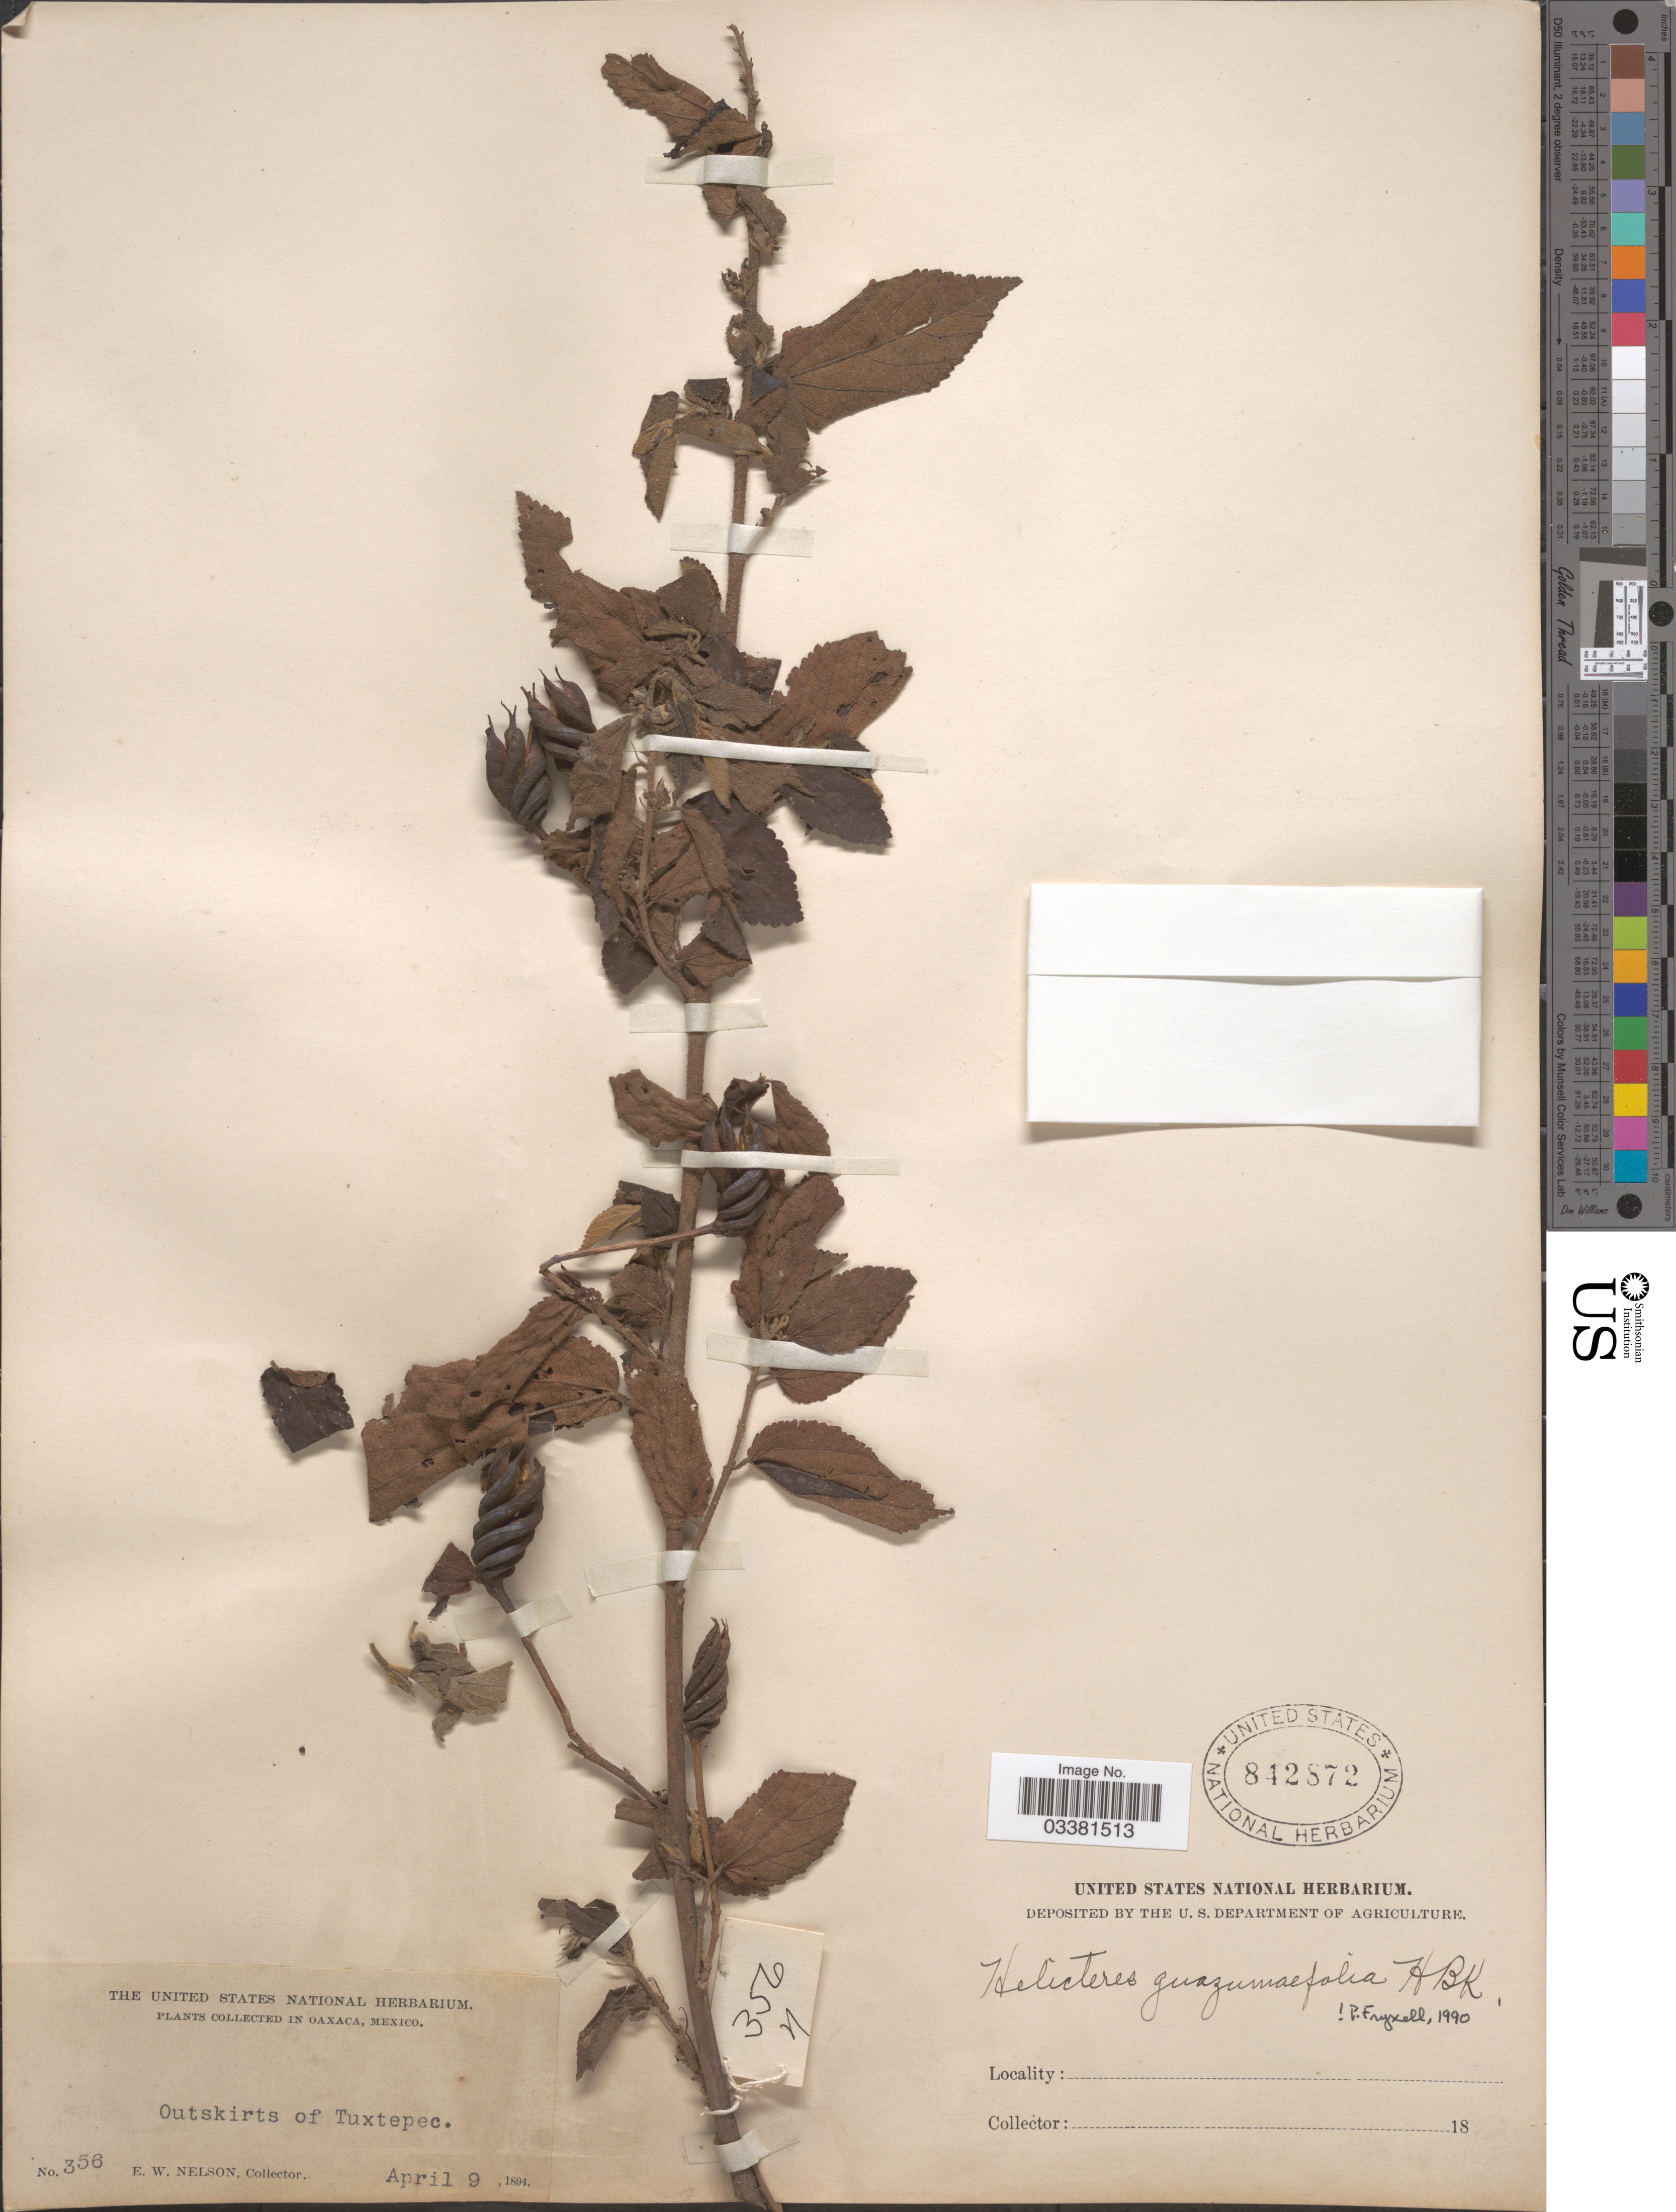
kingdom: Plantae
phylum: Tracheophyta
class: Magnoliopsida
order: Malvales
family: Malvaceae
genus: Helicteres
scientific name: Helicteres guazumifolia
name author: Kunth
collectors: E. W. Nelson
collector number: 356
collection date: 1894-04-09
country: Mexico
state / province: Oaxaca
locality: Outskirts of Tuxtepec.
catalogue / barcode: US 842872